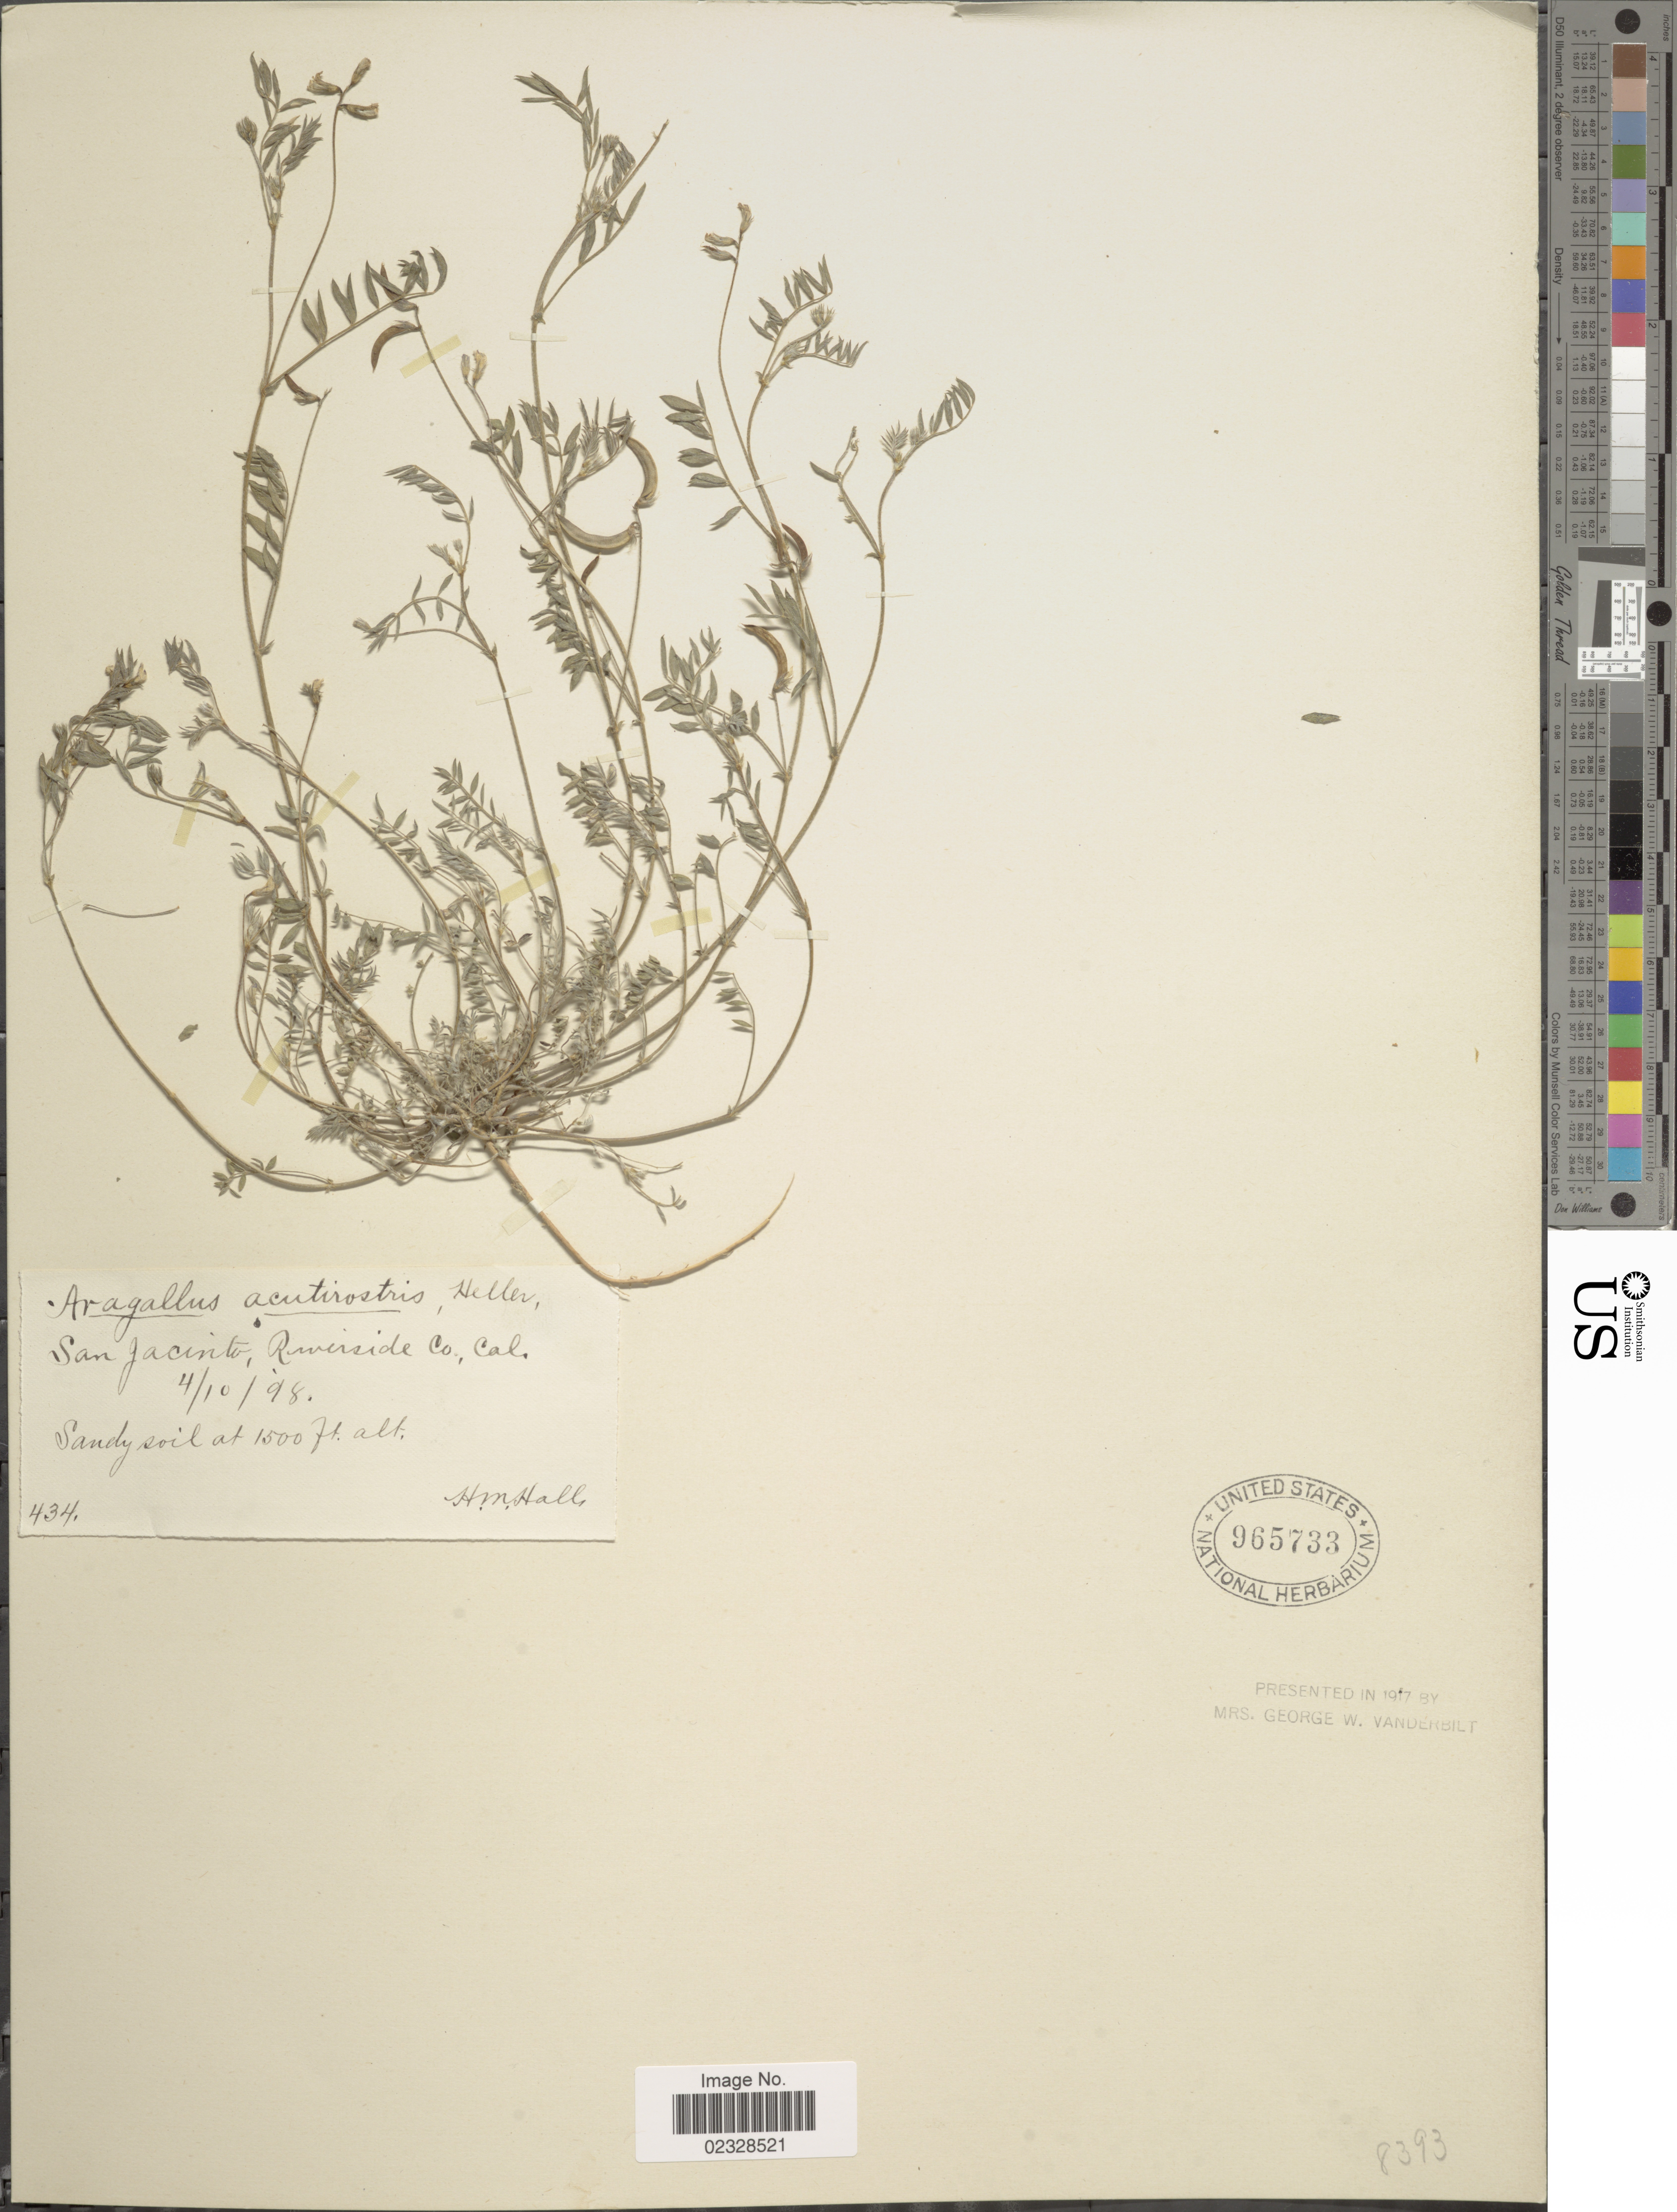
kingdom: Plantae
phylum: Tracheophyta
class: Magnoliopsida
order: Fabales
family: Fabaceae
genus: Astragalus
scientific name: Astragalus acutirostris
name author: S. Watson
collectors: H. M. Hall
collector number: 434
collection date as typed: Transcribed d/m/y: 10/4/98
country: United States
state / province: California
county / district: Riverside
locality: San Jacinto, Riverside Co., Cal.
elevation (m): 457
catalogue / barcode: US 965733